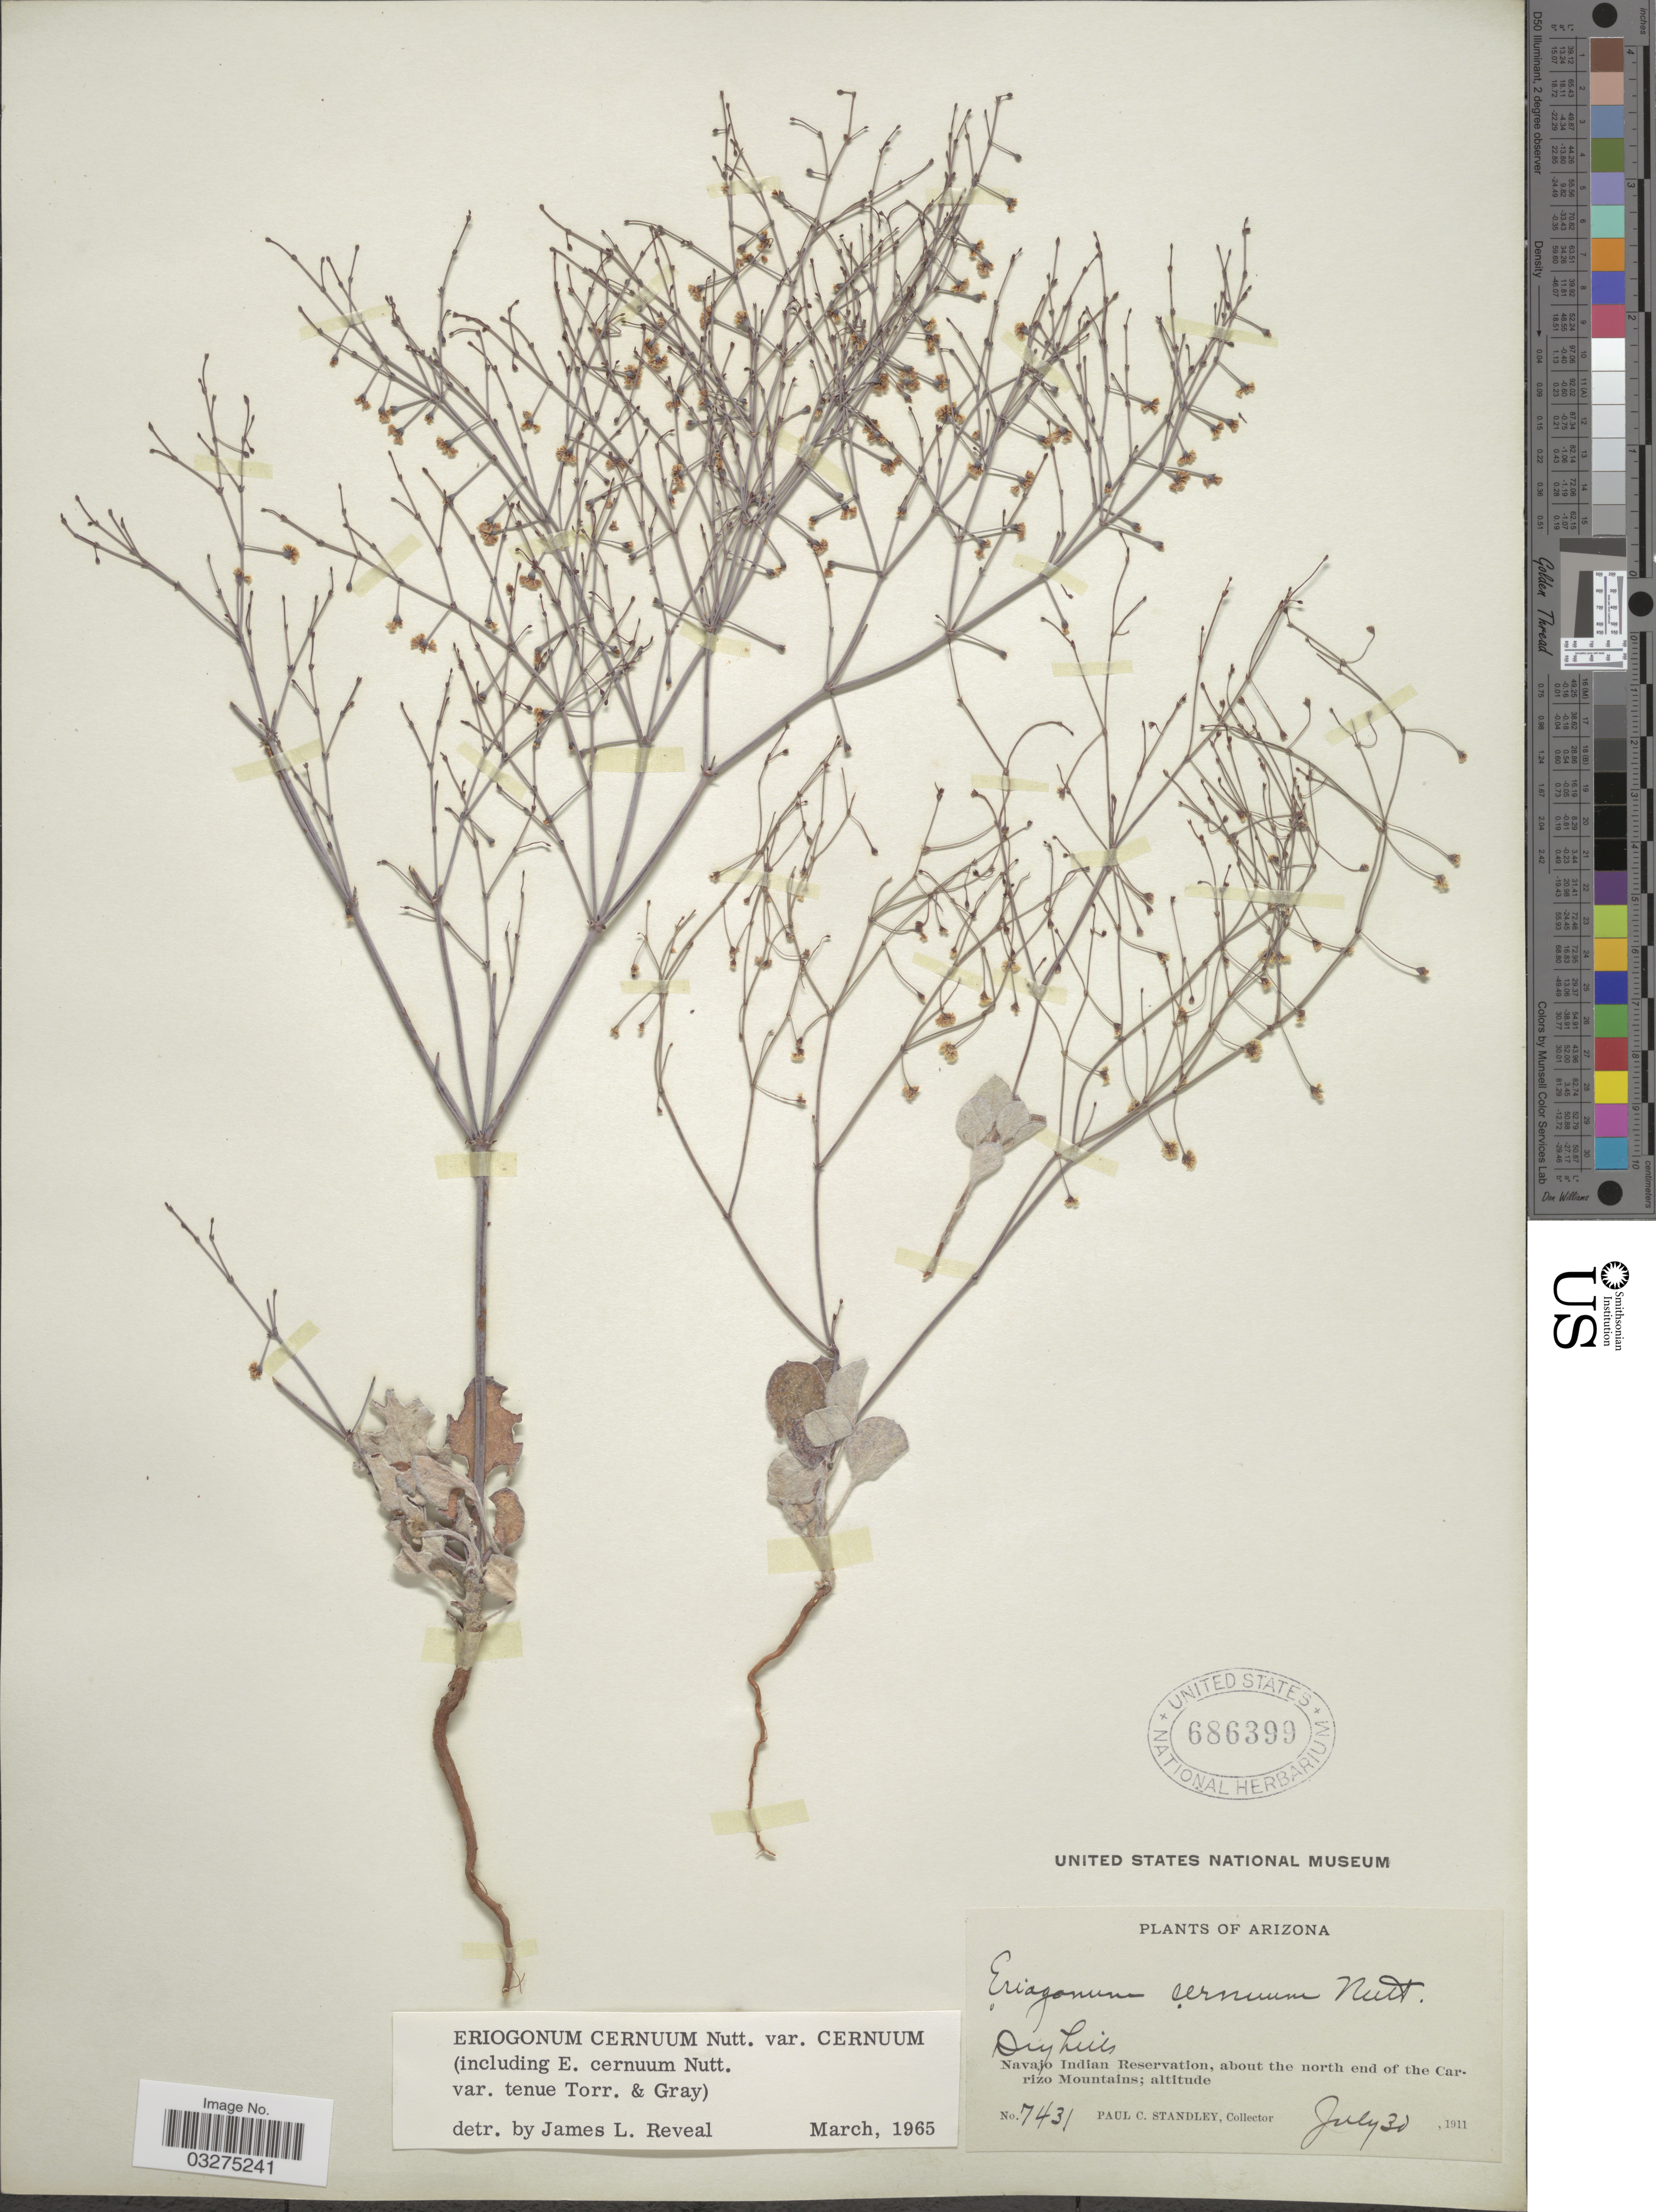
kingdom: Plantae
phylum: Tracheophyta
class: Magnoliopsida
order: Caryophyllales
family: Polygonaceae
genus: Eriogonum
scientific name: Eriogonum cernuum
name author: Nutt.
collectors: P. C. Standley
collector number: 7431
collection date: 1911-07-30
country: United States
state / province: Arizona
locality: Navajo Indian Reservation, about the north end of the Carizo Mountains.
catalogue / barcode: US 686399